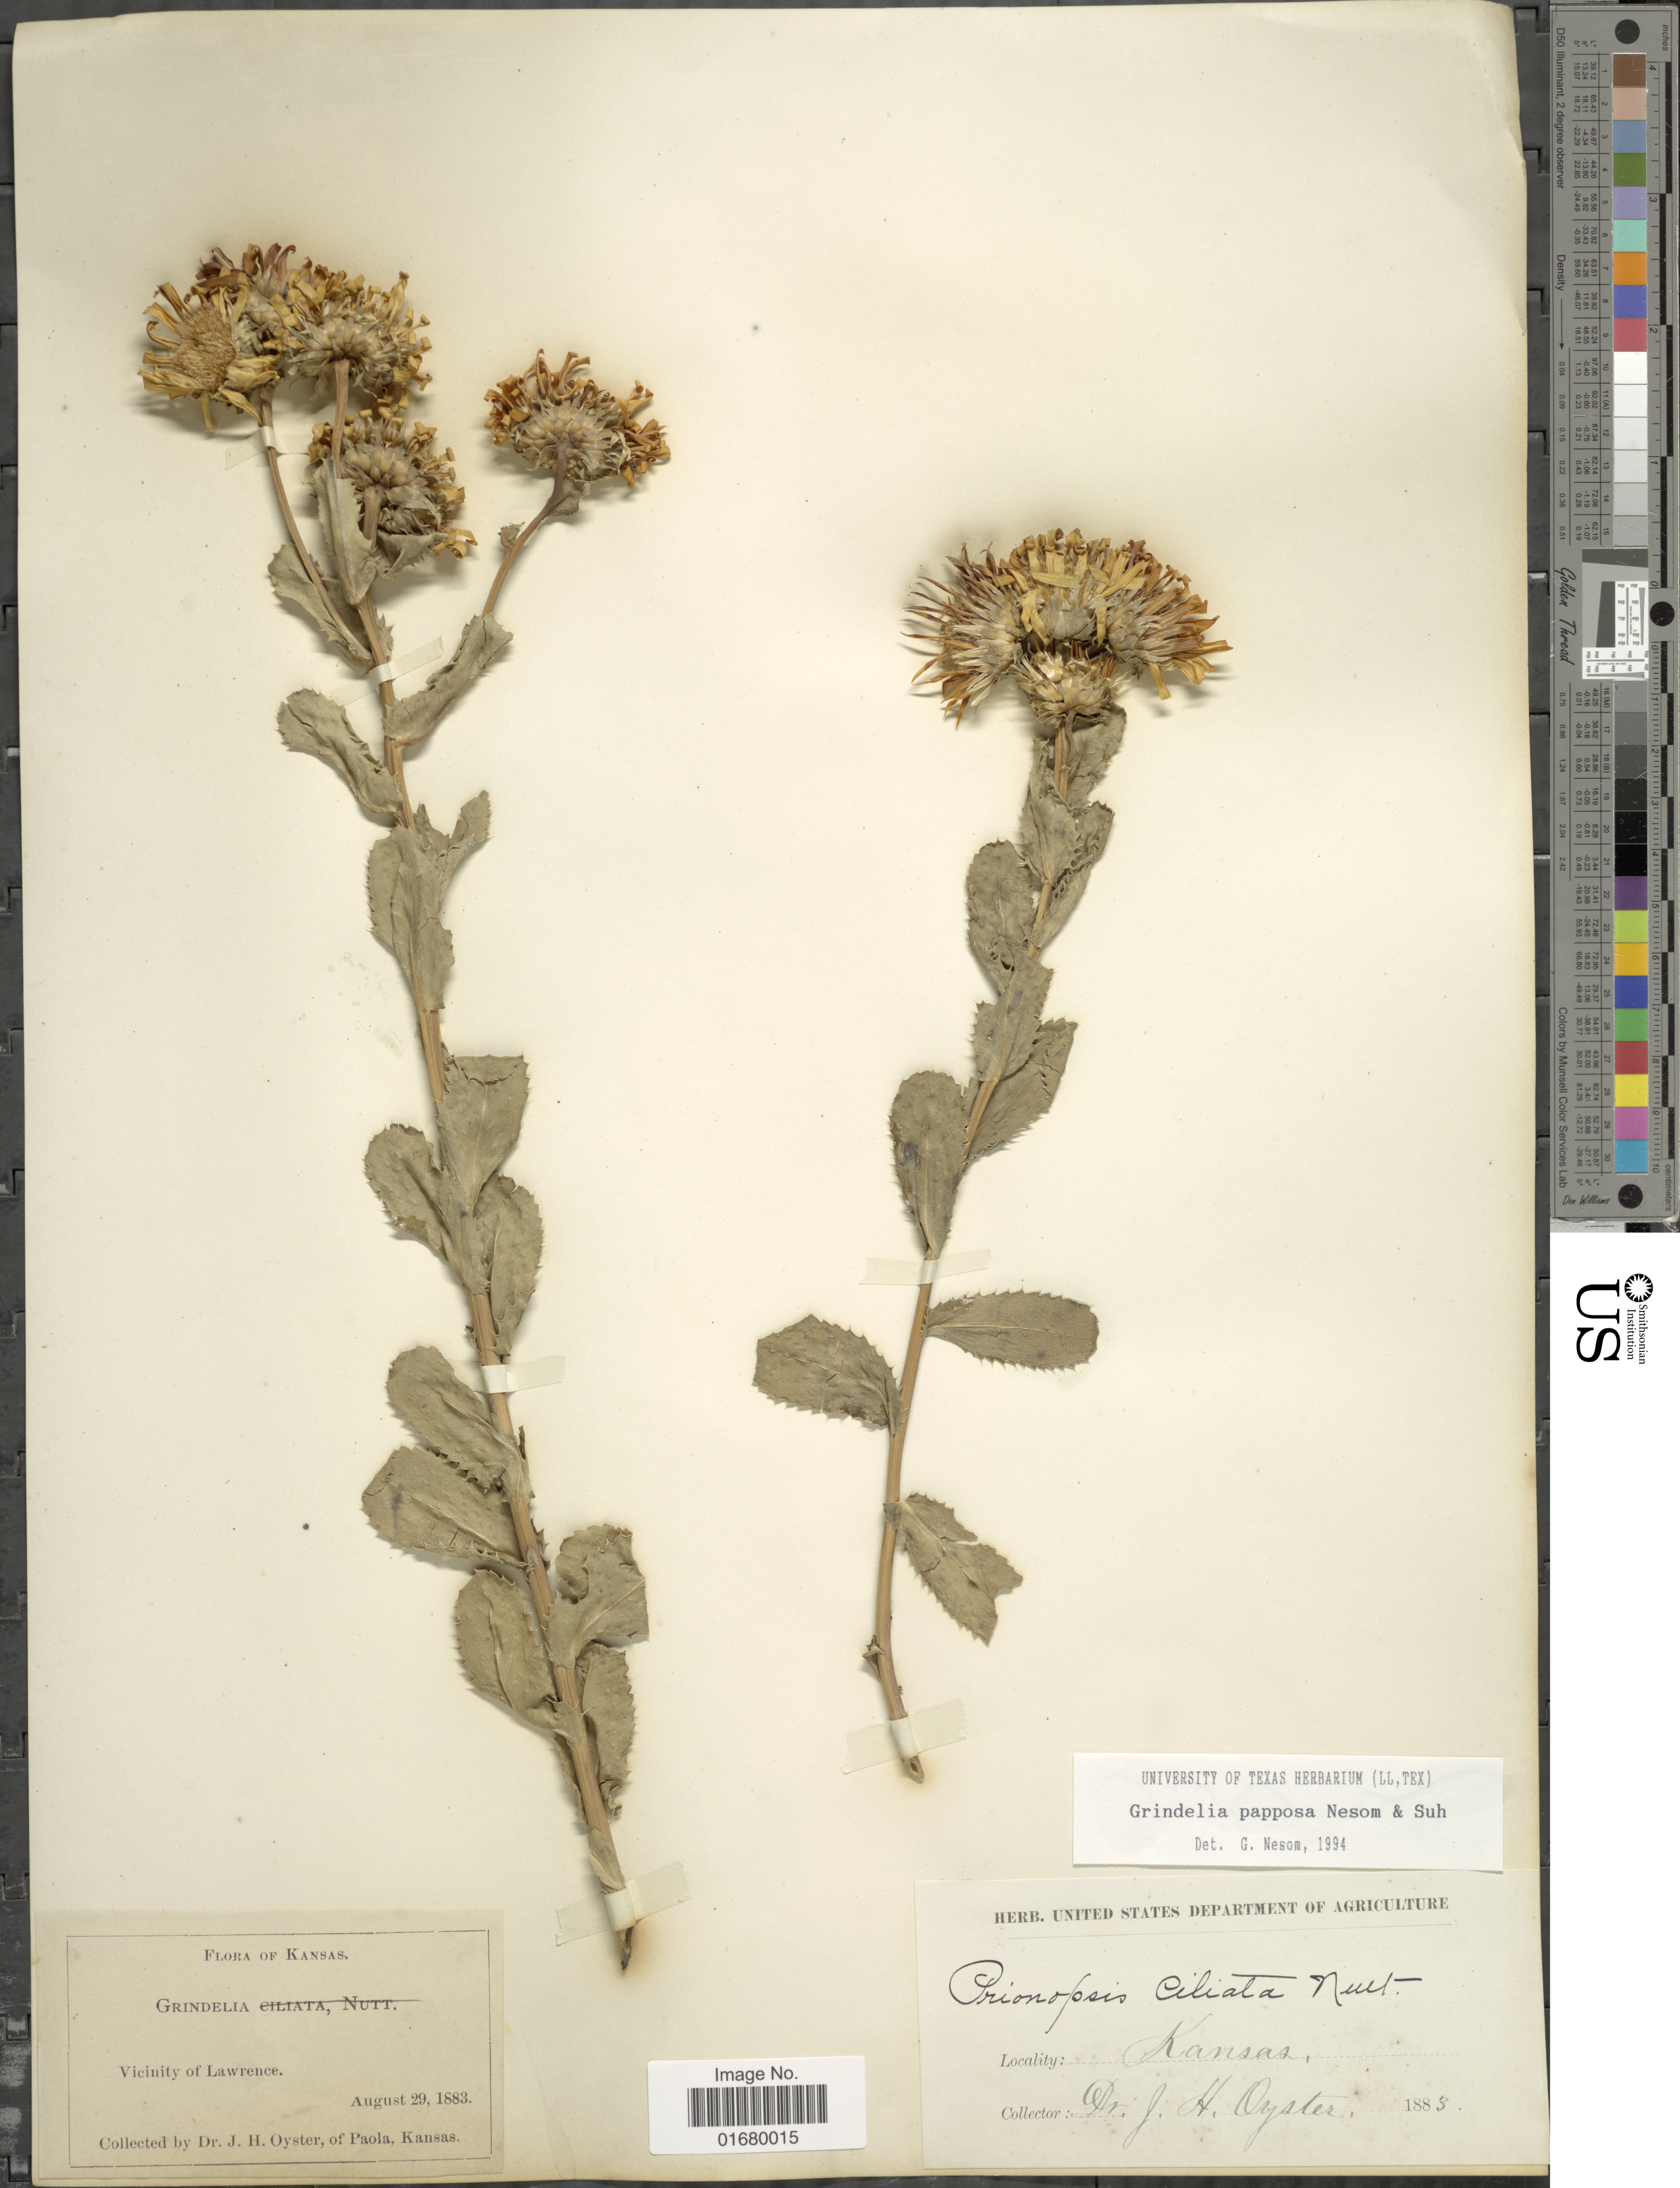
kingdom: Plantae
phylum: Tracheophyta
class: Magnoliopsida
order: Asterales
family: Asteraceae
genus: Grindelia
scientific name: Grindelia papposa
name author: G.L. Nesom & Suh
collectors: J. H. Oyster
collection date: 1883-08-29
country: United States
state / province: Kansas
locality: Vicinity of Lawrence, Paola.